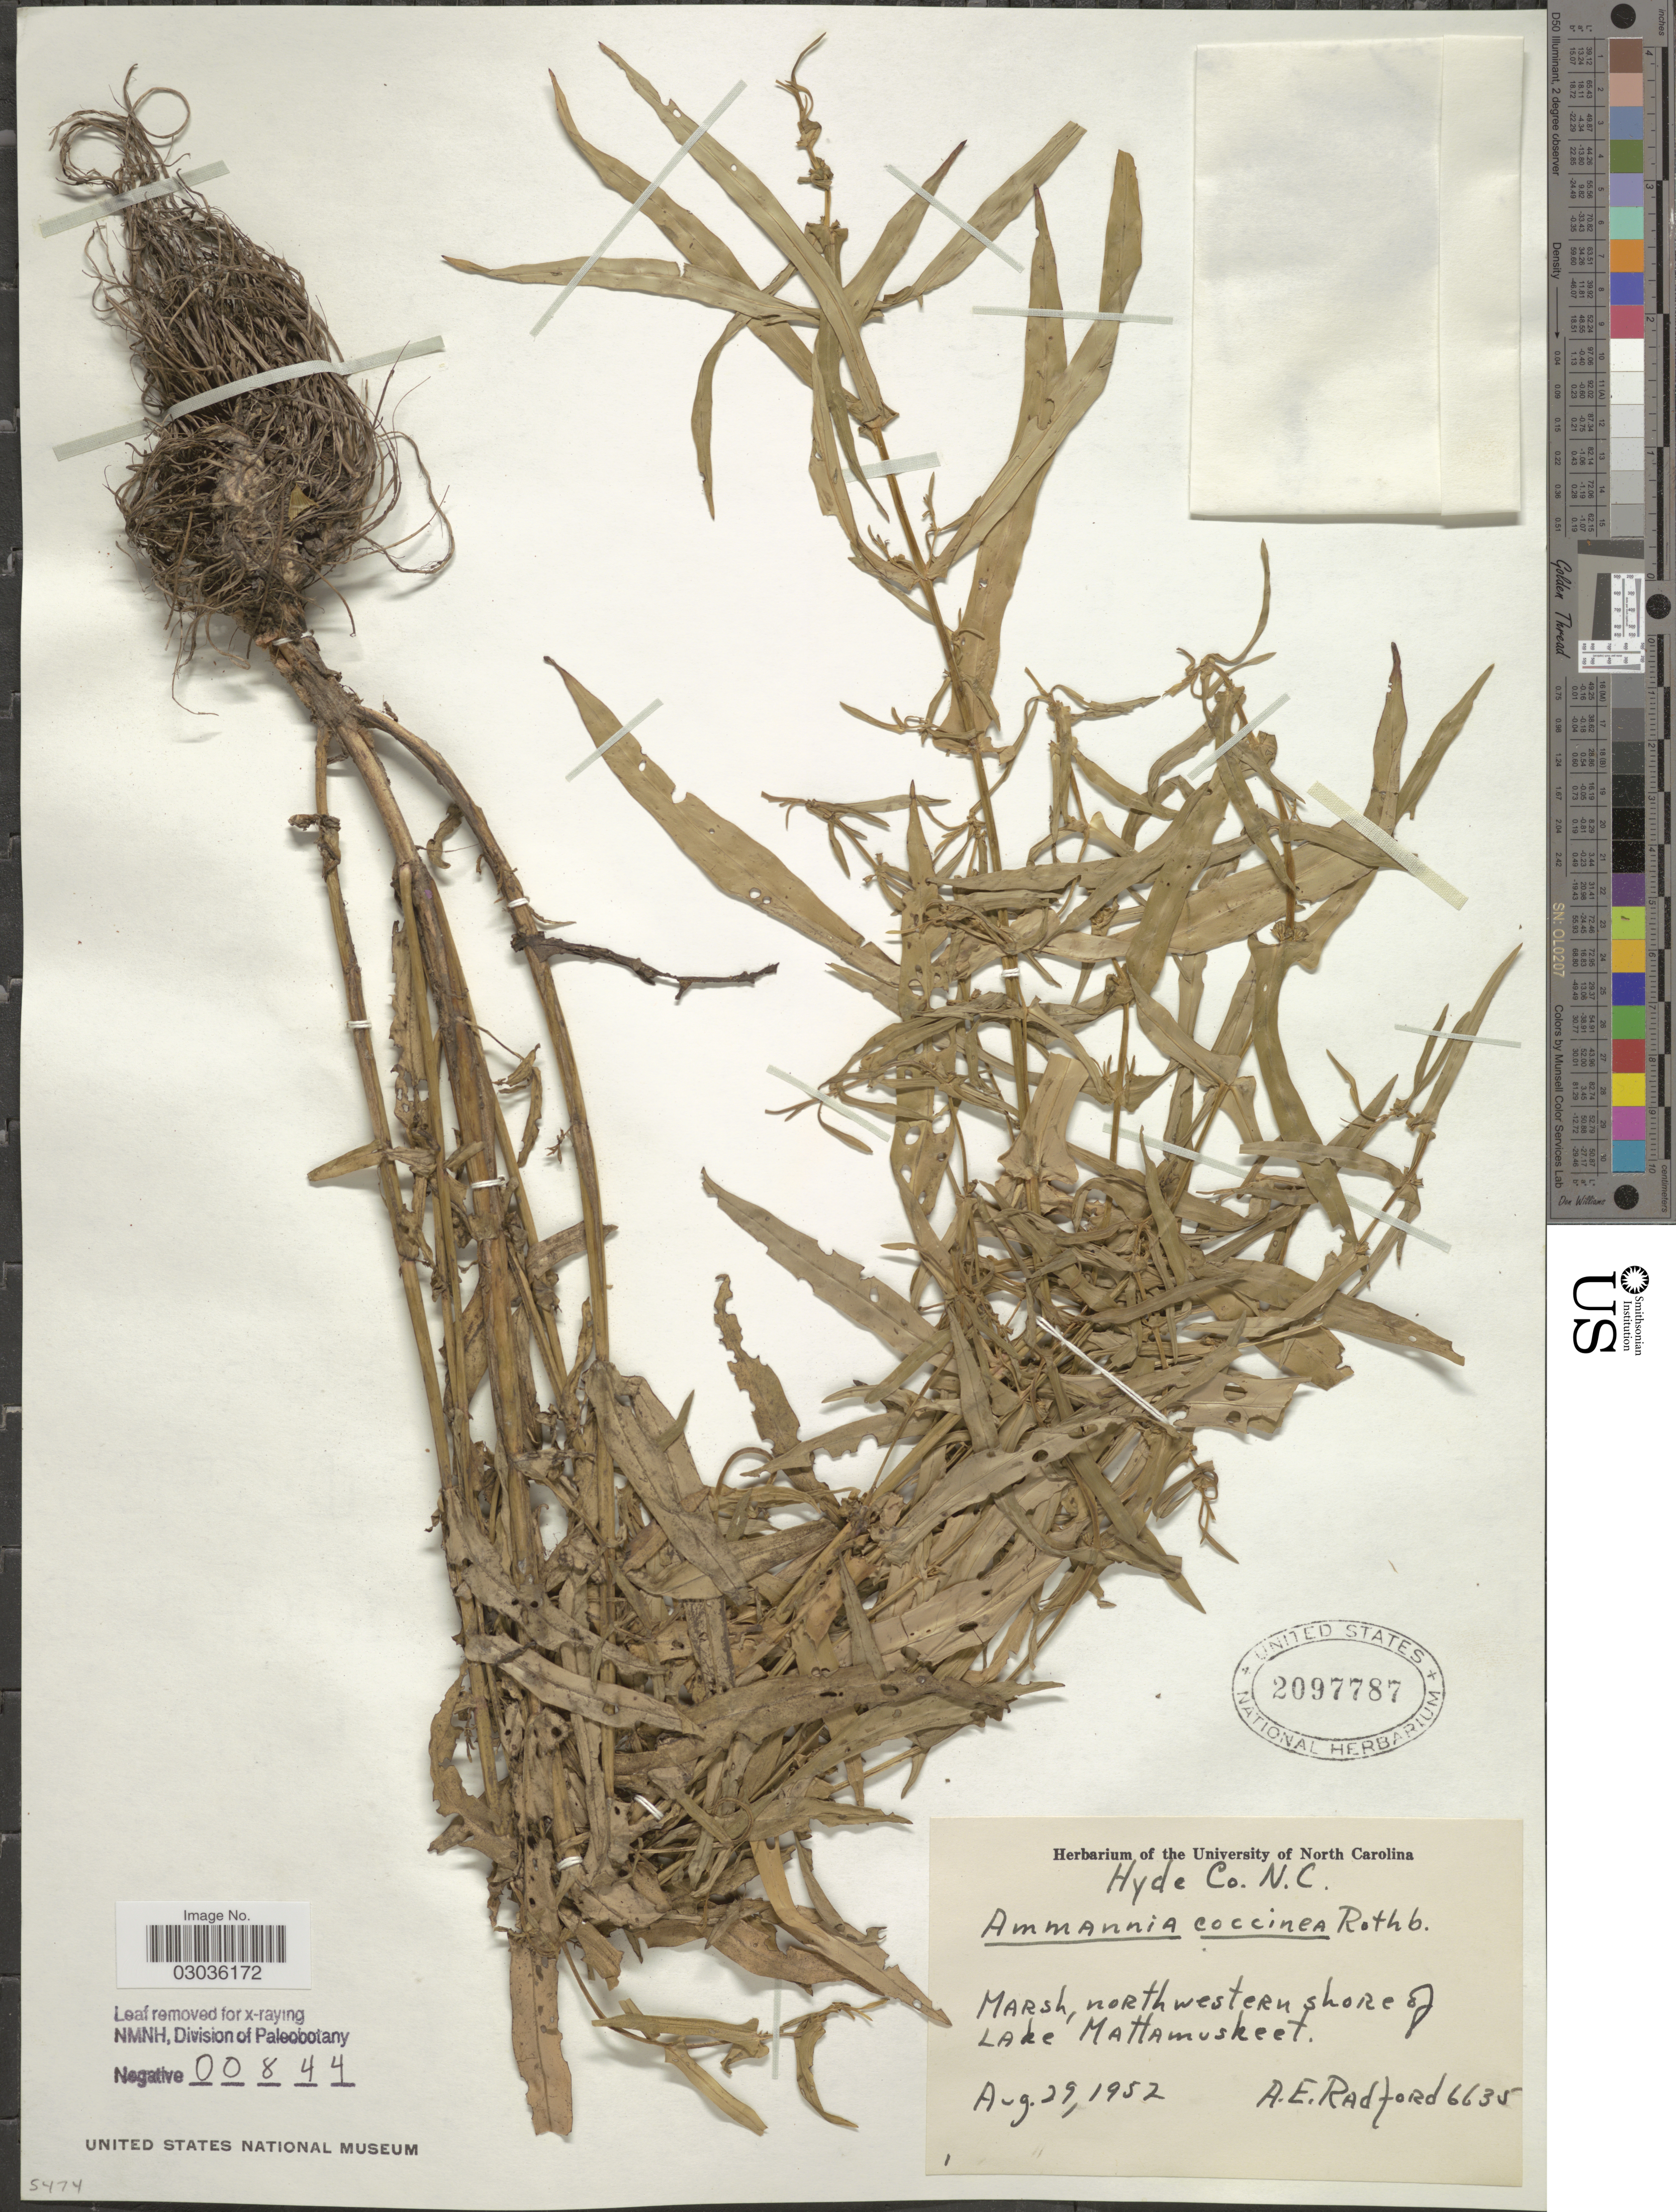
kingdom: Plantae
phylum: Tracheophyta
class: Magnoliopsida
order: Myrtales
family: Lythraceae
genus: Ammannia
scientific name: Ammannia coccinea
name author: Rottb.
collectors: A. E. Radford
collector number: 6635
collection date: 1952-08-29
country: United States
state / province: North Carolina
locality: Hyde Co., northwestern shore of Lake Mattamuskeet.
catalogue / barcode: US 2097787